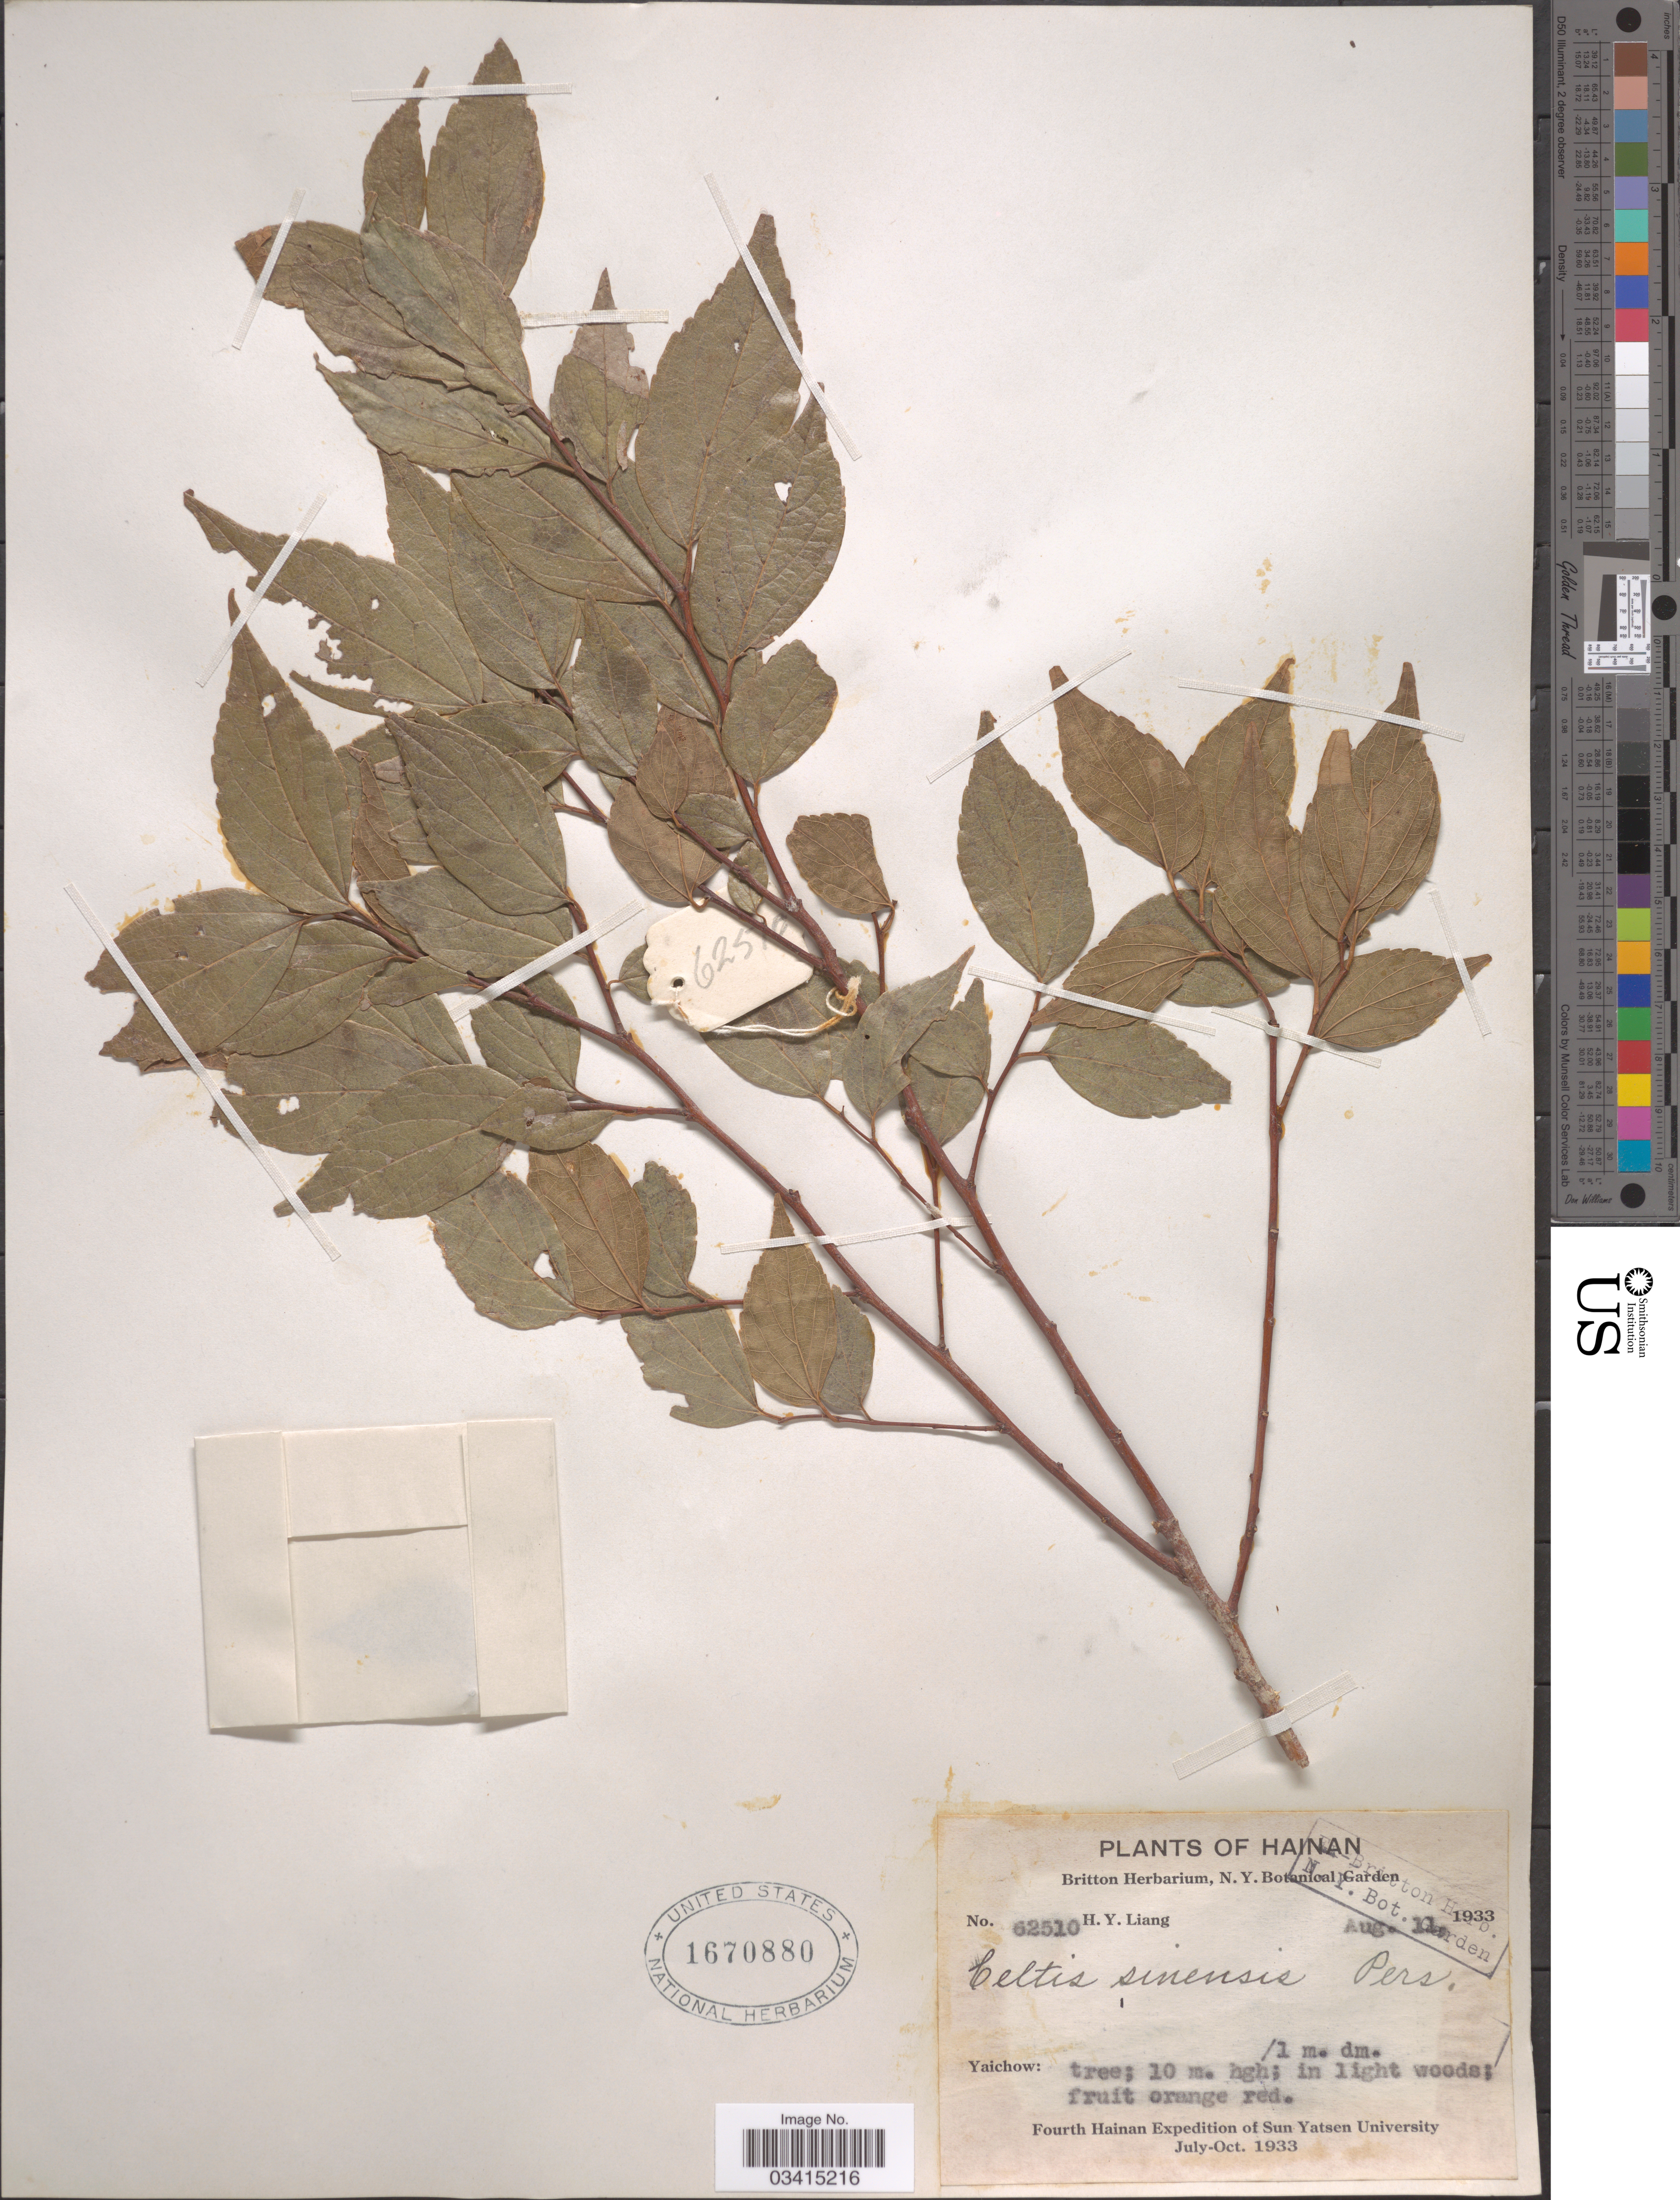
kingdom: Plantae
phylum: Tracheophyta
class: Magnoliopsida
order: Rosales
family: Cannabaceae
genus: Celtis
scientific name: Celtis sinensis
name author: Pers.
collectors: H. Y. Liang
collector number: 62510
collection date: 1933-08-10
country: China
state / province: Hainan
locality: Yaichow.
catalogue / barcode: US 1670880